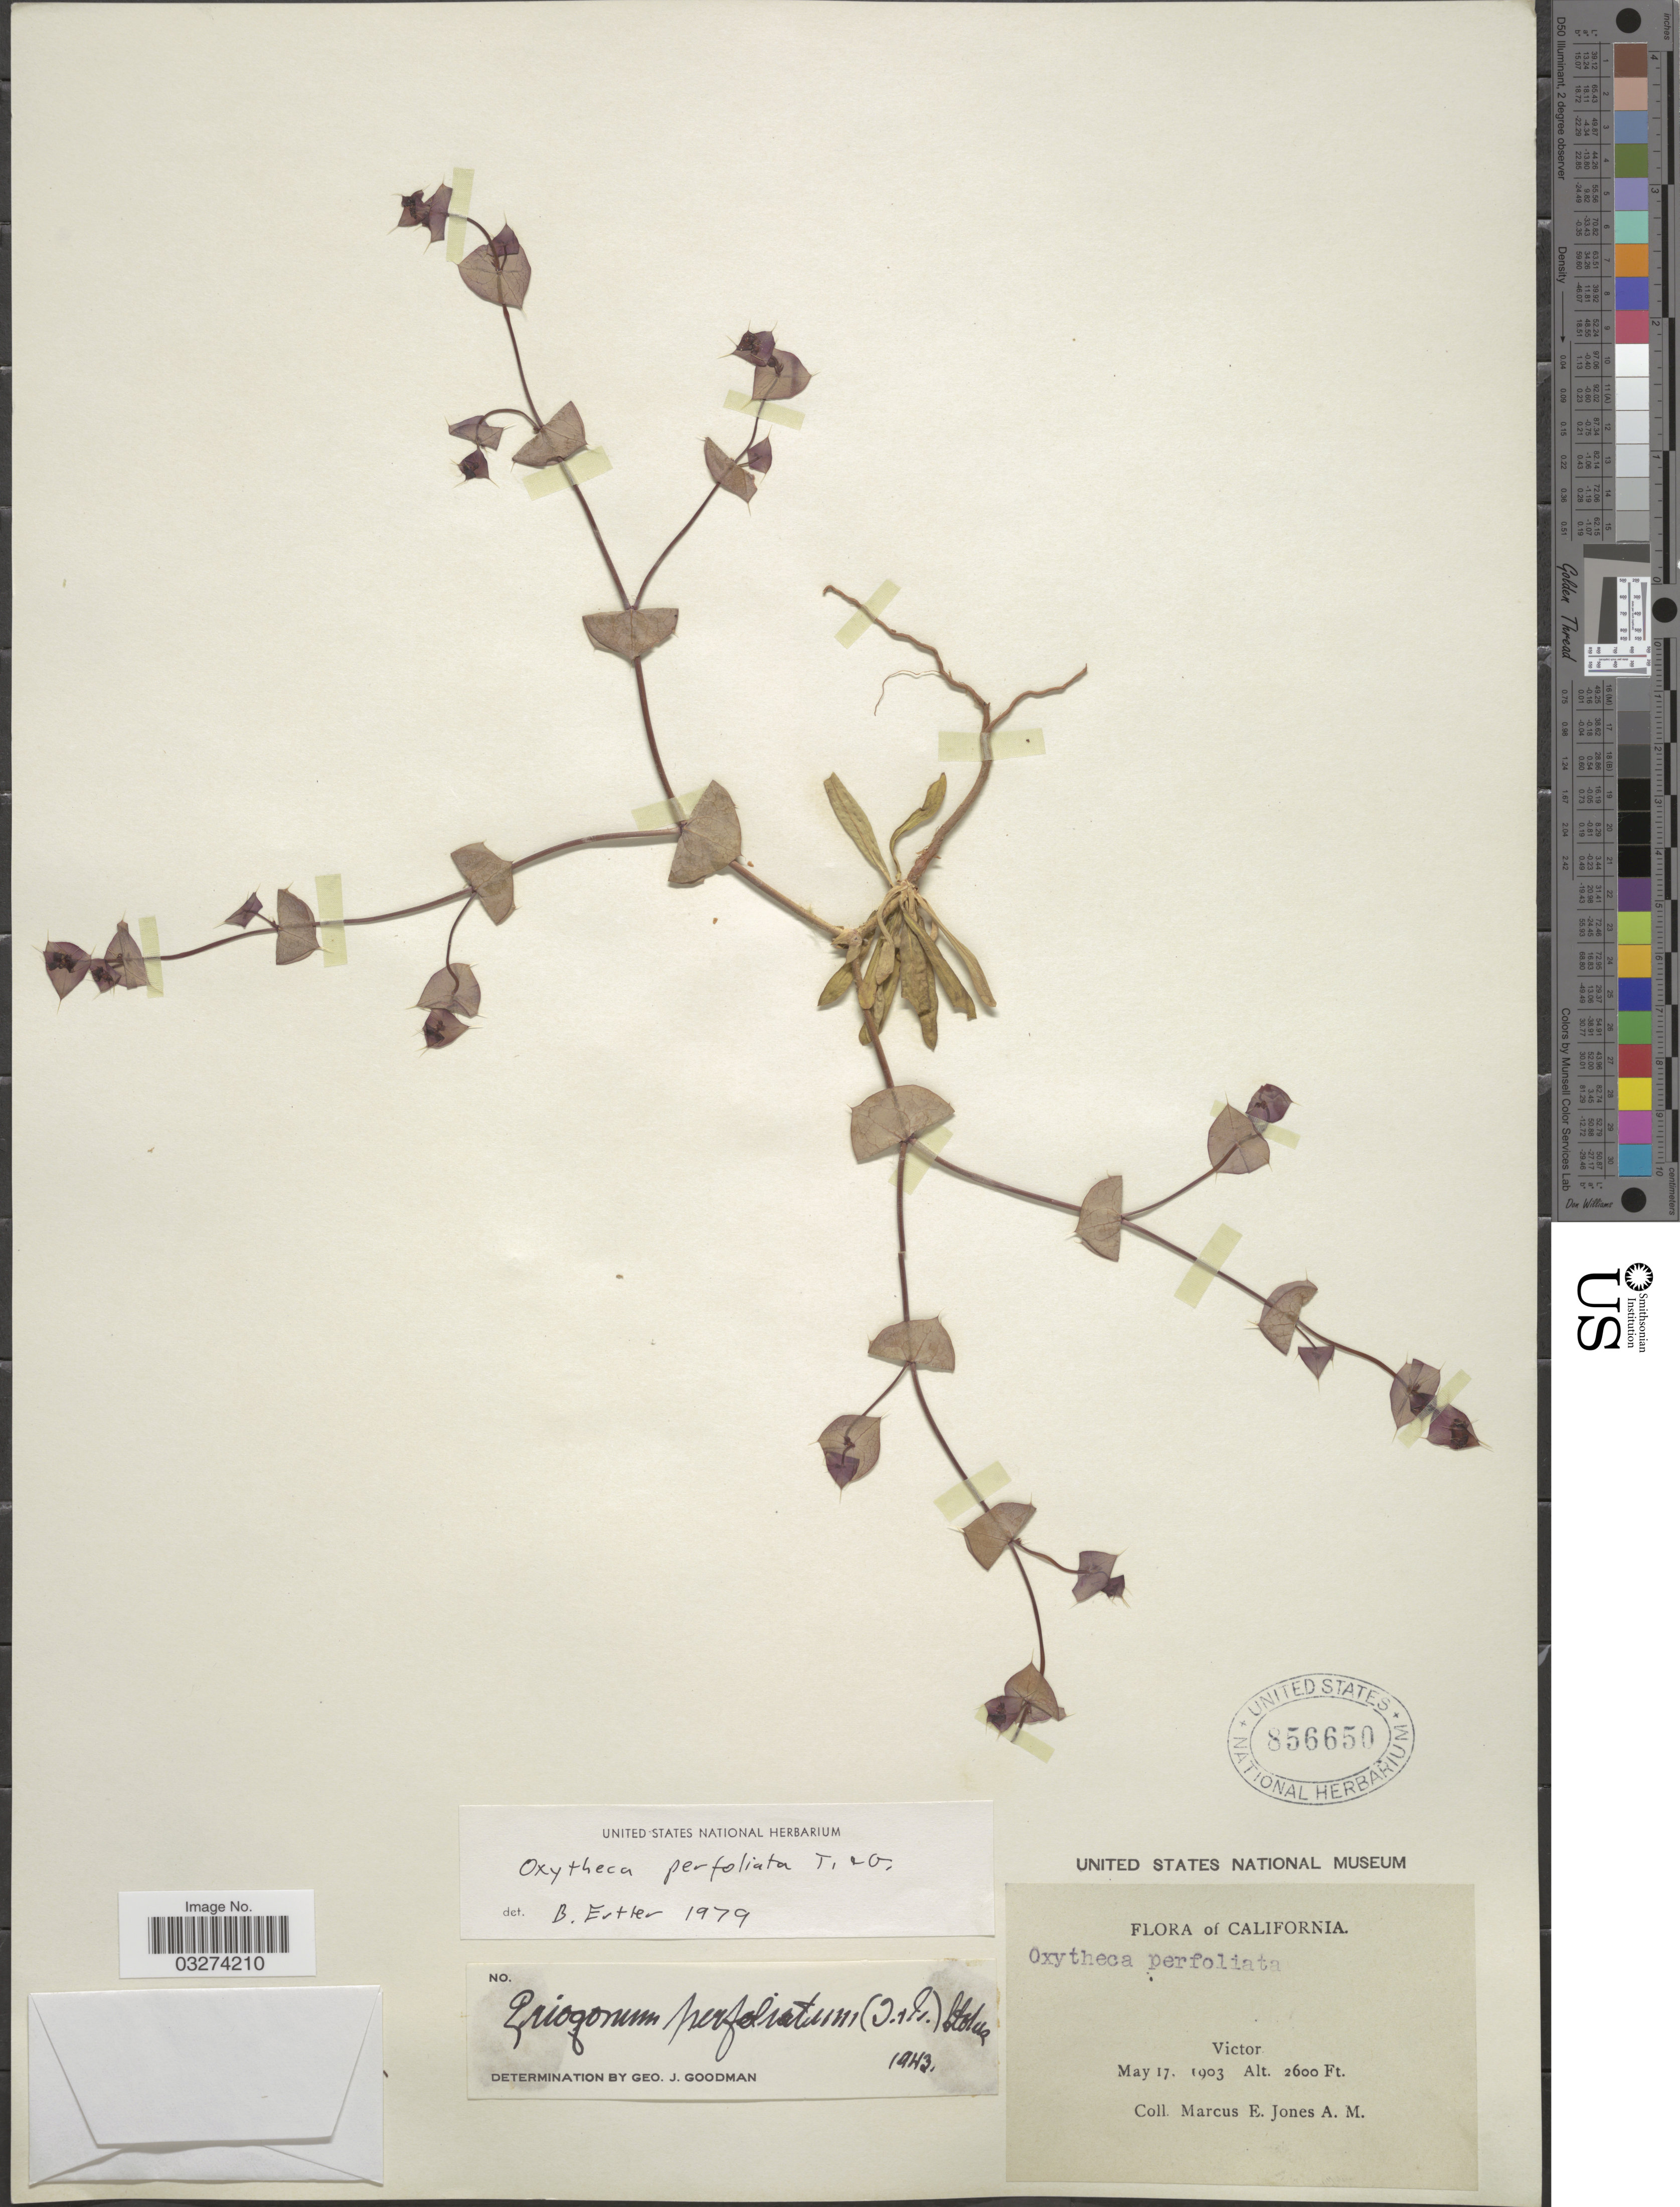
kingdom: Plantae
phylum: Tracheophyta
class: Magnoliopsida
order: Caryophyllales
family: Polygonaceae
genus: Oxytheca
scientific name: Oxytheca perfoliata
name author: Torr. & A. Gray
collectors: M. E. Jones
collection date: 1903-05-17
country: United States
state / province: California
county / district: San Joaquin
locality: Victor.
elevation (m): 792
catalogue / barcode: US 856650